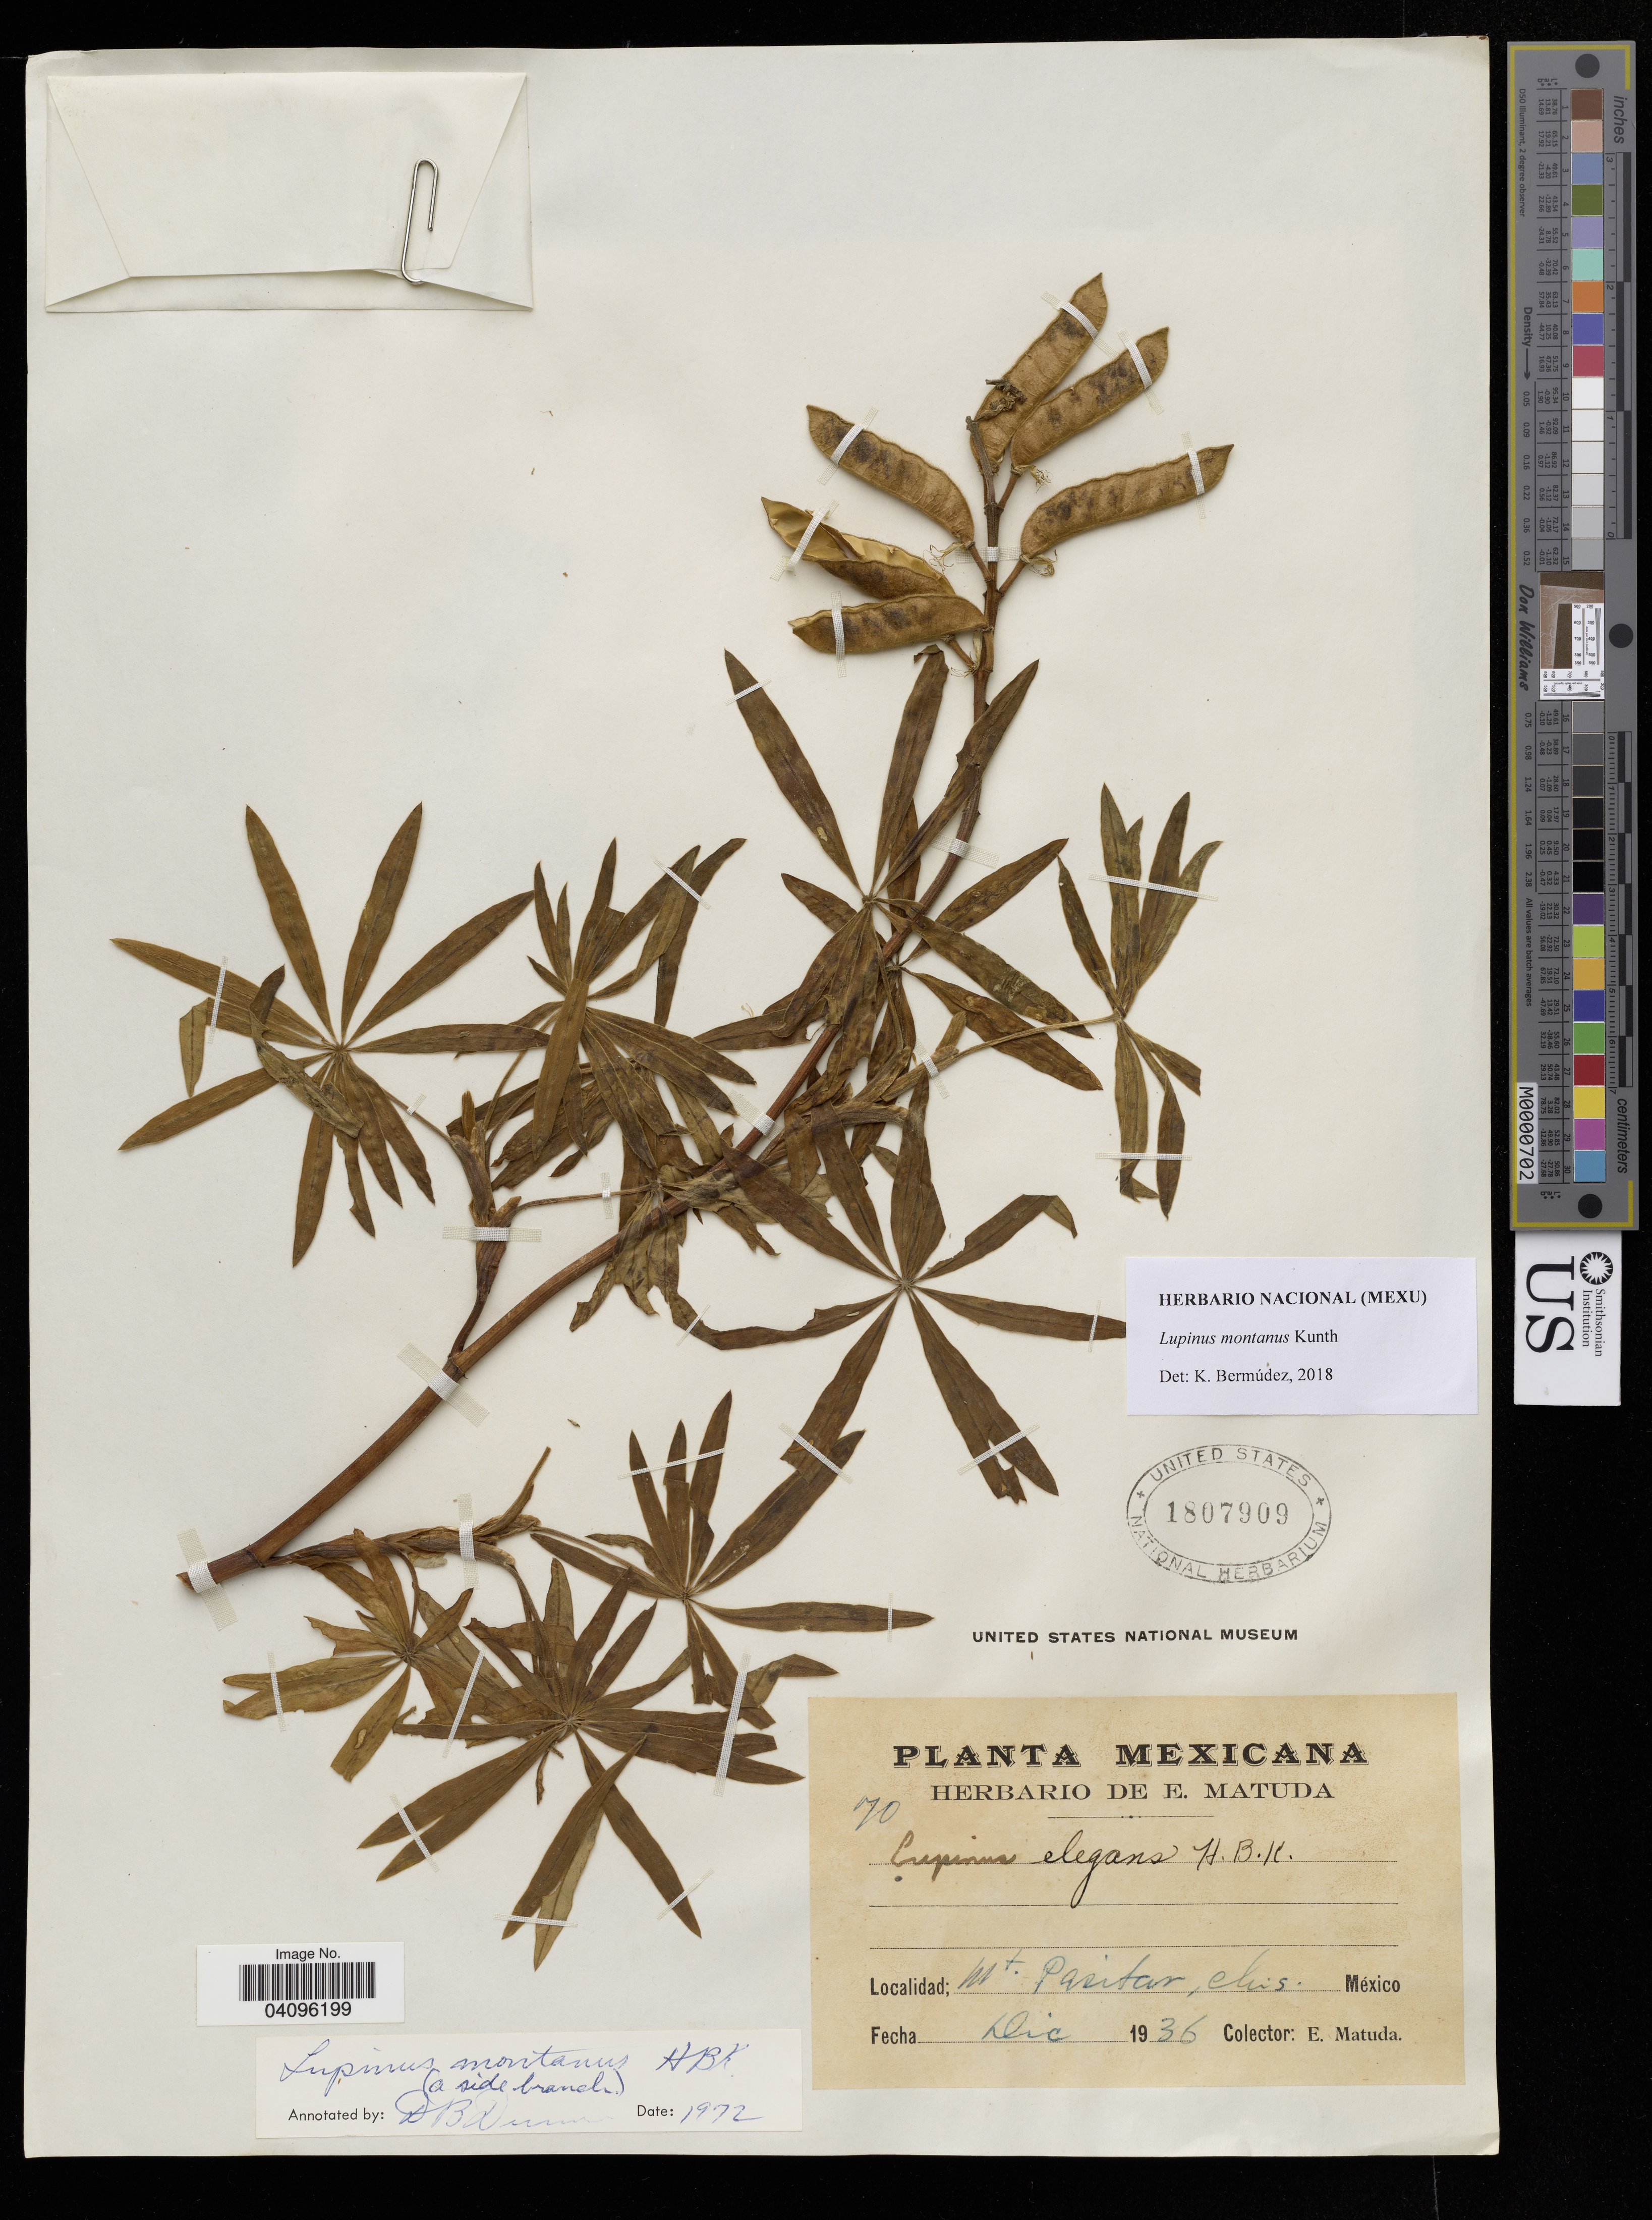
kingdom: Plantae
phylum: Tracheophyta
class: Magnoliopsida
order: Fabales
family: Fabaceae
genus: Lupinus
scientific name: Lupinus montanus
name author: Kunth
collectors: E. Matuda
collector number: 70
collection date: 1936-12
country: Mexico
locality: Mt. Pasitar.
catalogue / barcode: US 1807909